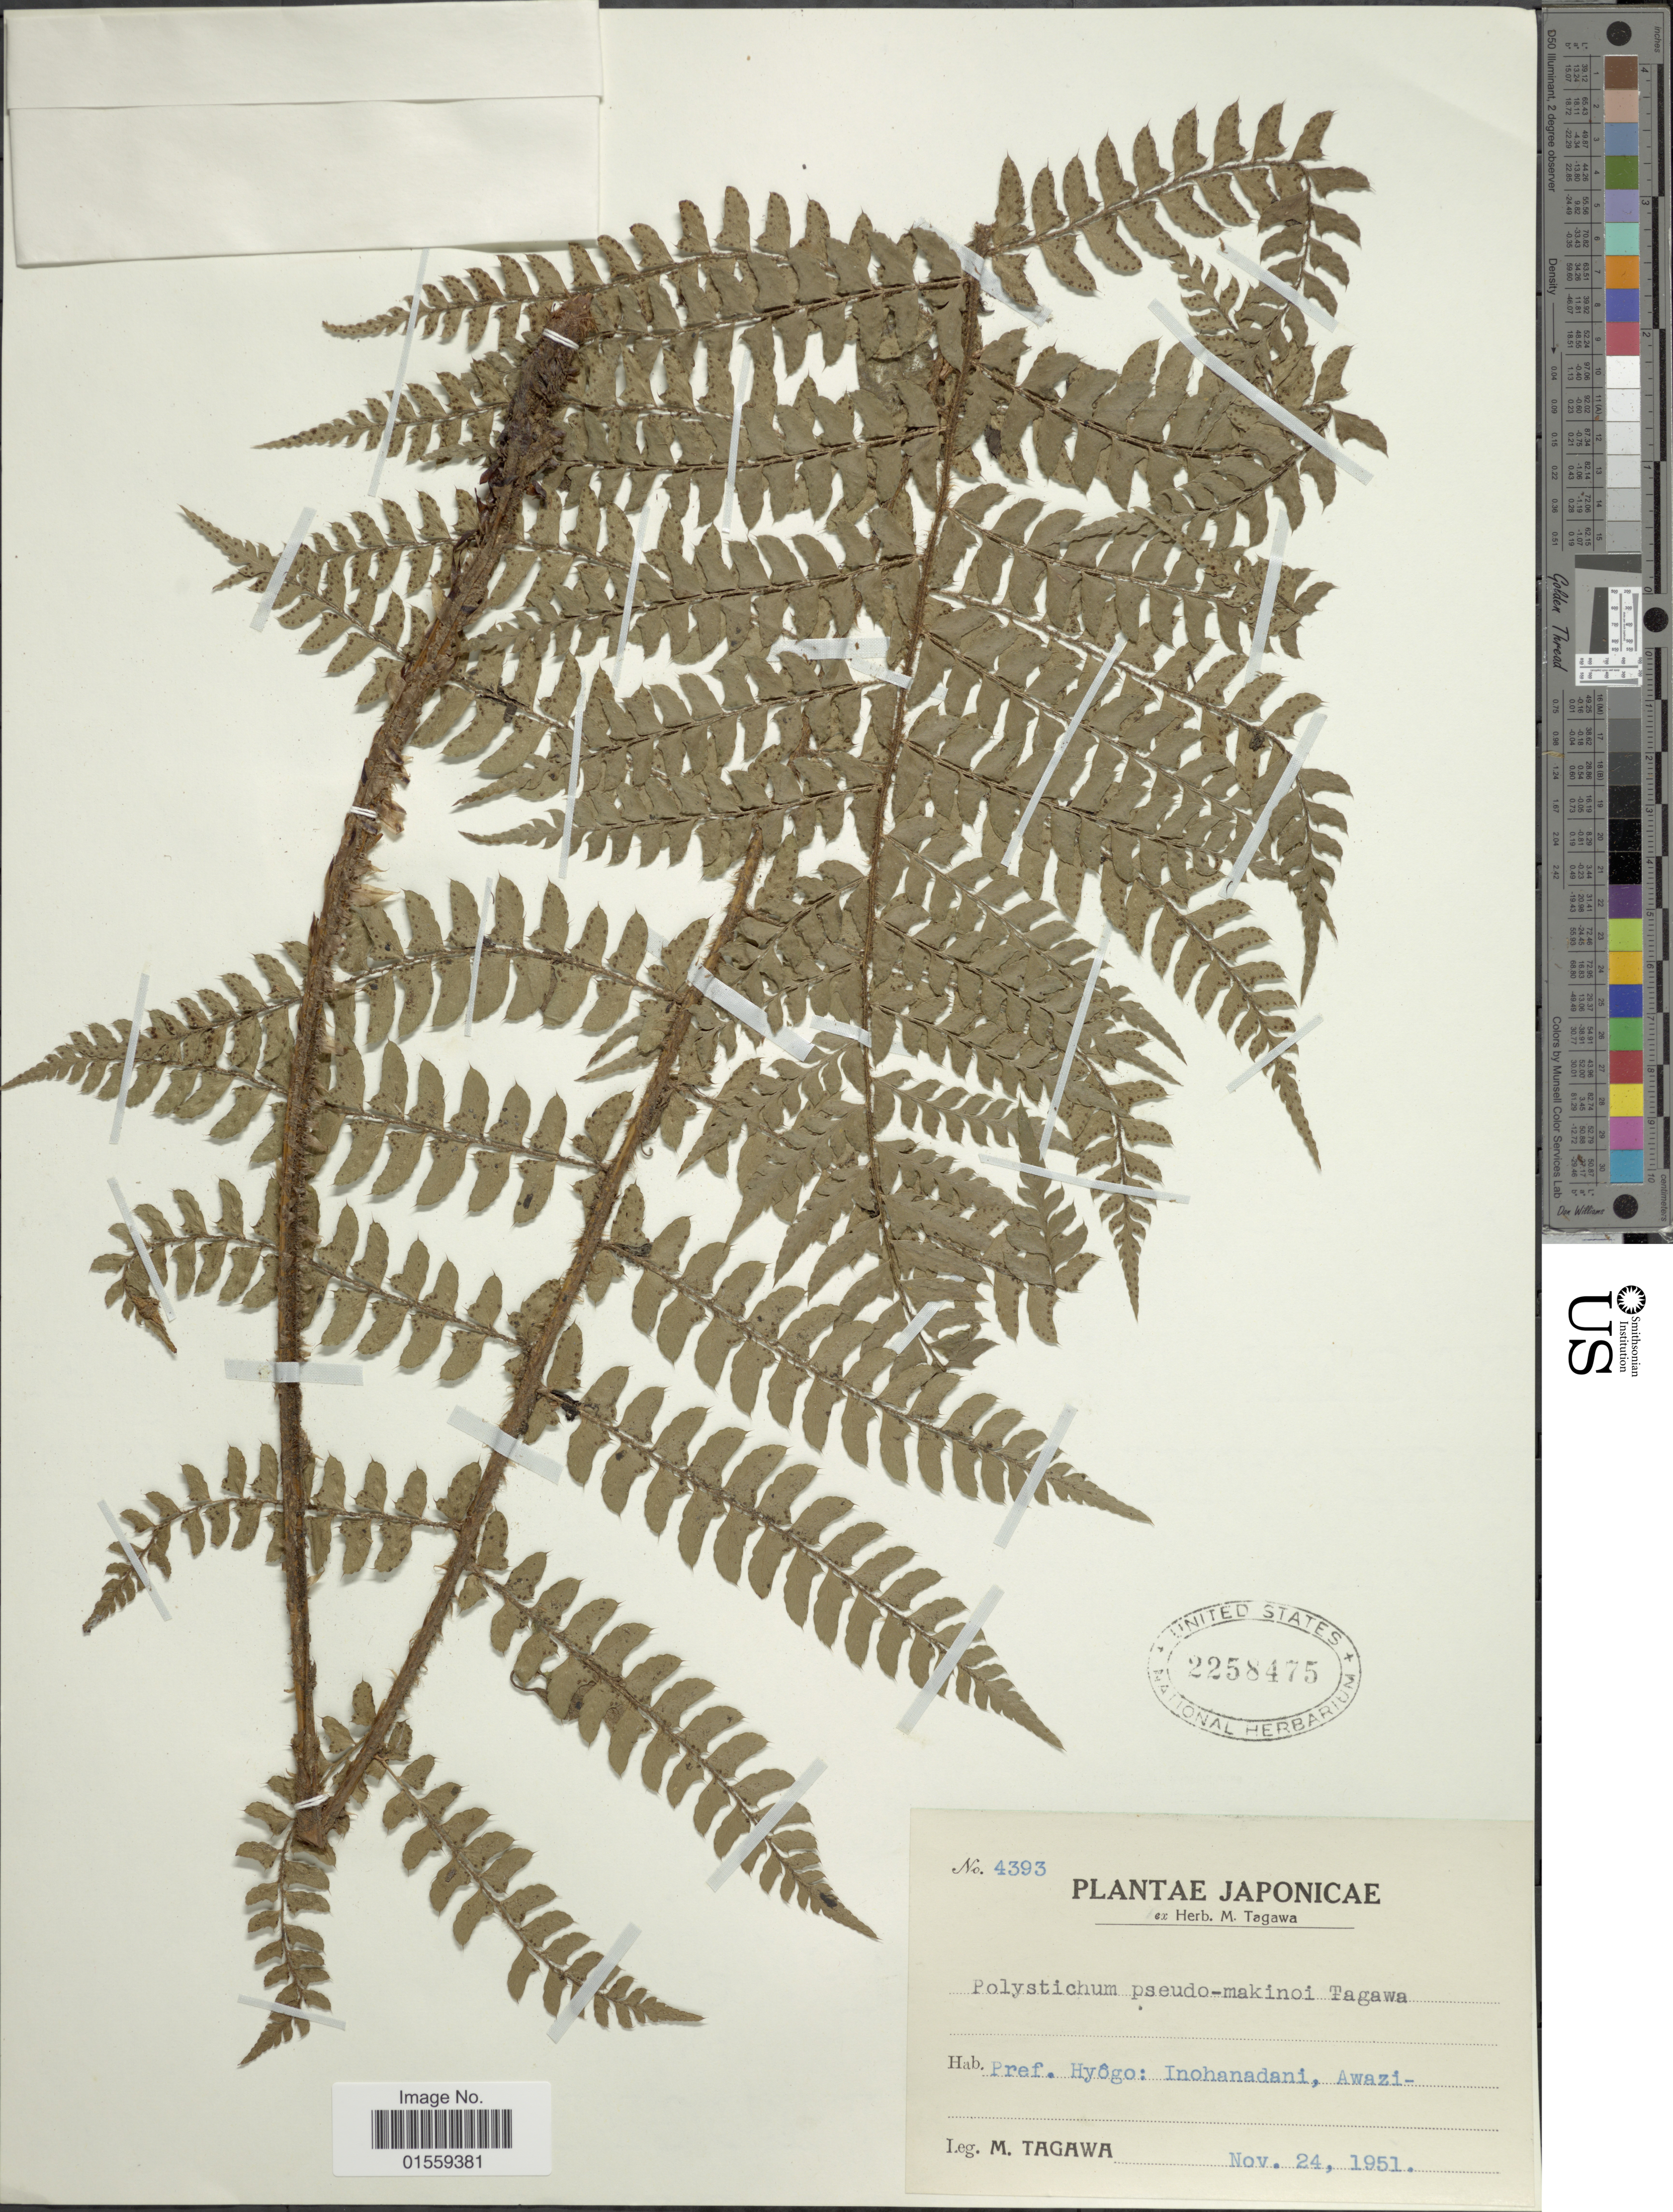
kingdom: Plantae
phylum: Tracheophyta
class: Polypodiopsida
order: Polypodiales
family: Dryopteridaceae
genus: Polystichum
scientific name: Polystichum pseudomakinoi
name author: Tagawa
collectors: M. Tagawa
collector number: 4393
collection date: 1951-11-24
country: Japan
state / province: Hyogo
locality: Pref. Hyogo: Inohanadani, Awazi-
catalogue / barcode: US 2258475